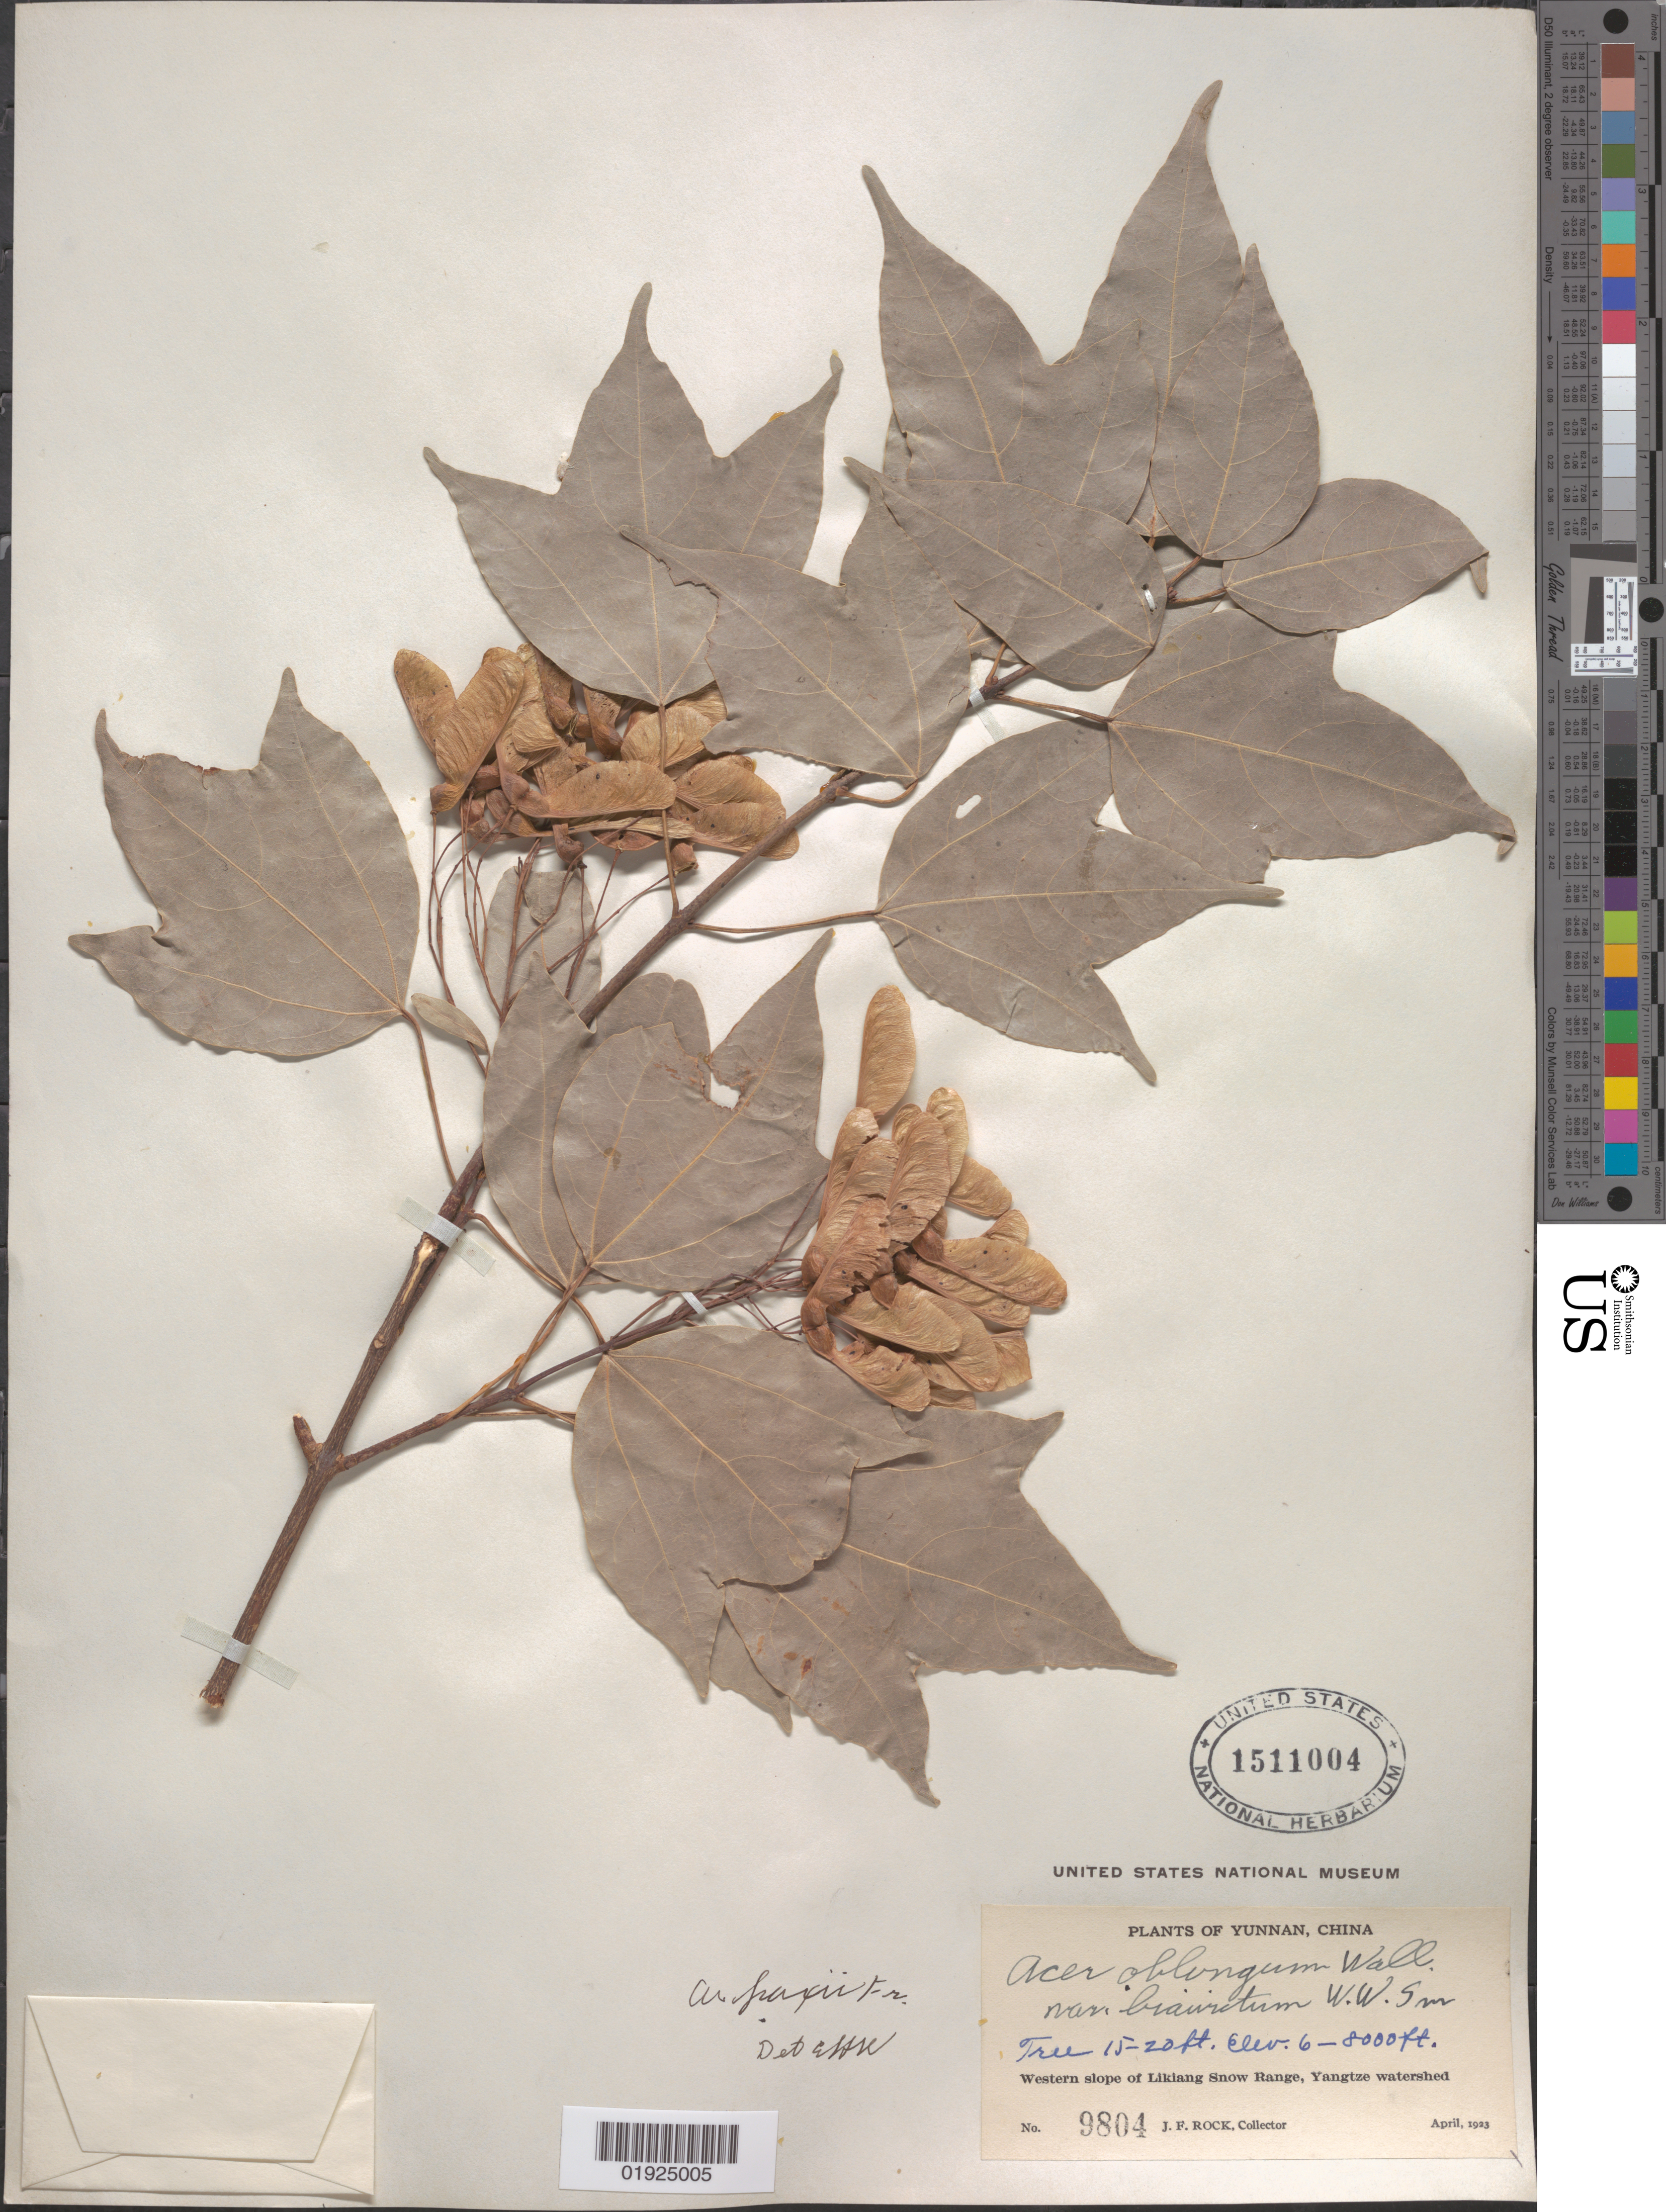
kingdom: Plantae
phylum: Tracheophyta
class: Magnoliopsida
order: Sapindales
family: Sapindaceae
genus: Acer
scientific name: Acer paxii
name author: Franch.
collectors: J. F. Rock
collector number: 9804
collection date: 1923-04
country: China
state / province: Yunnan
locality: Western slope of Likiang Snow Range, Yangtze watershed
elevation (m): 1829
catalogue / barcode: US 1511004